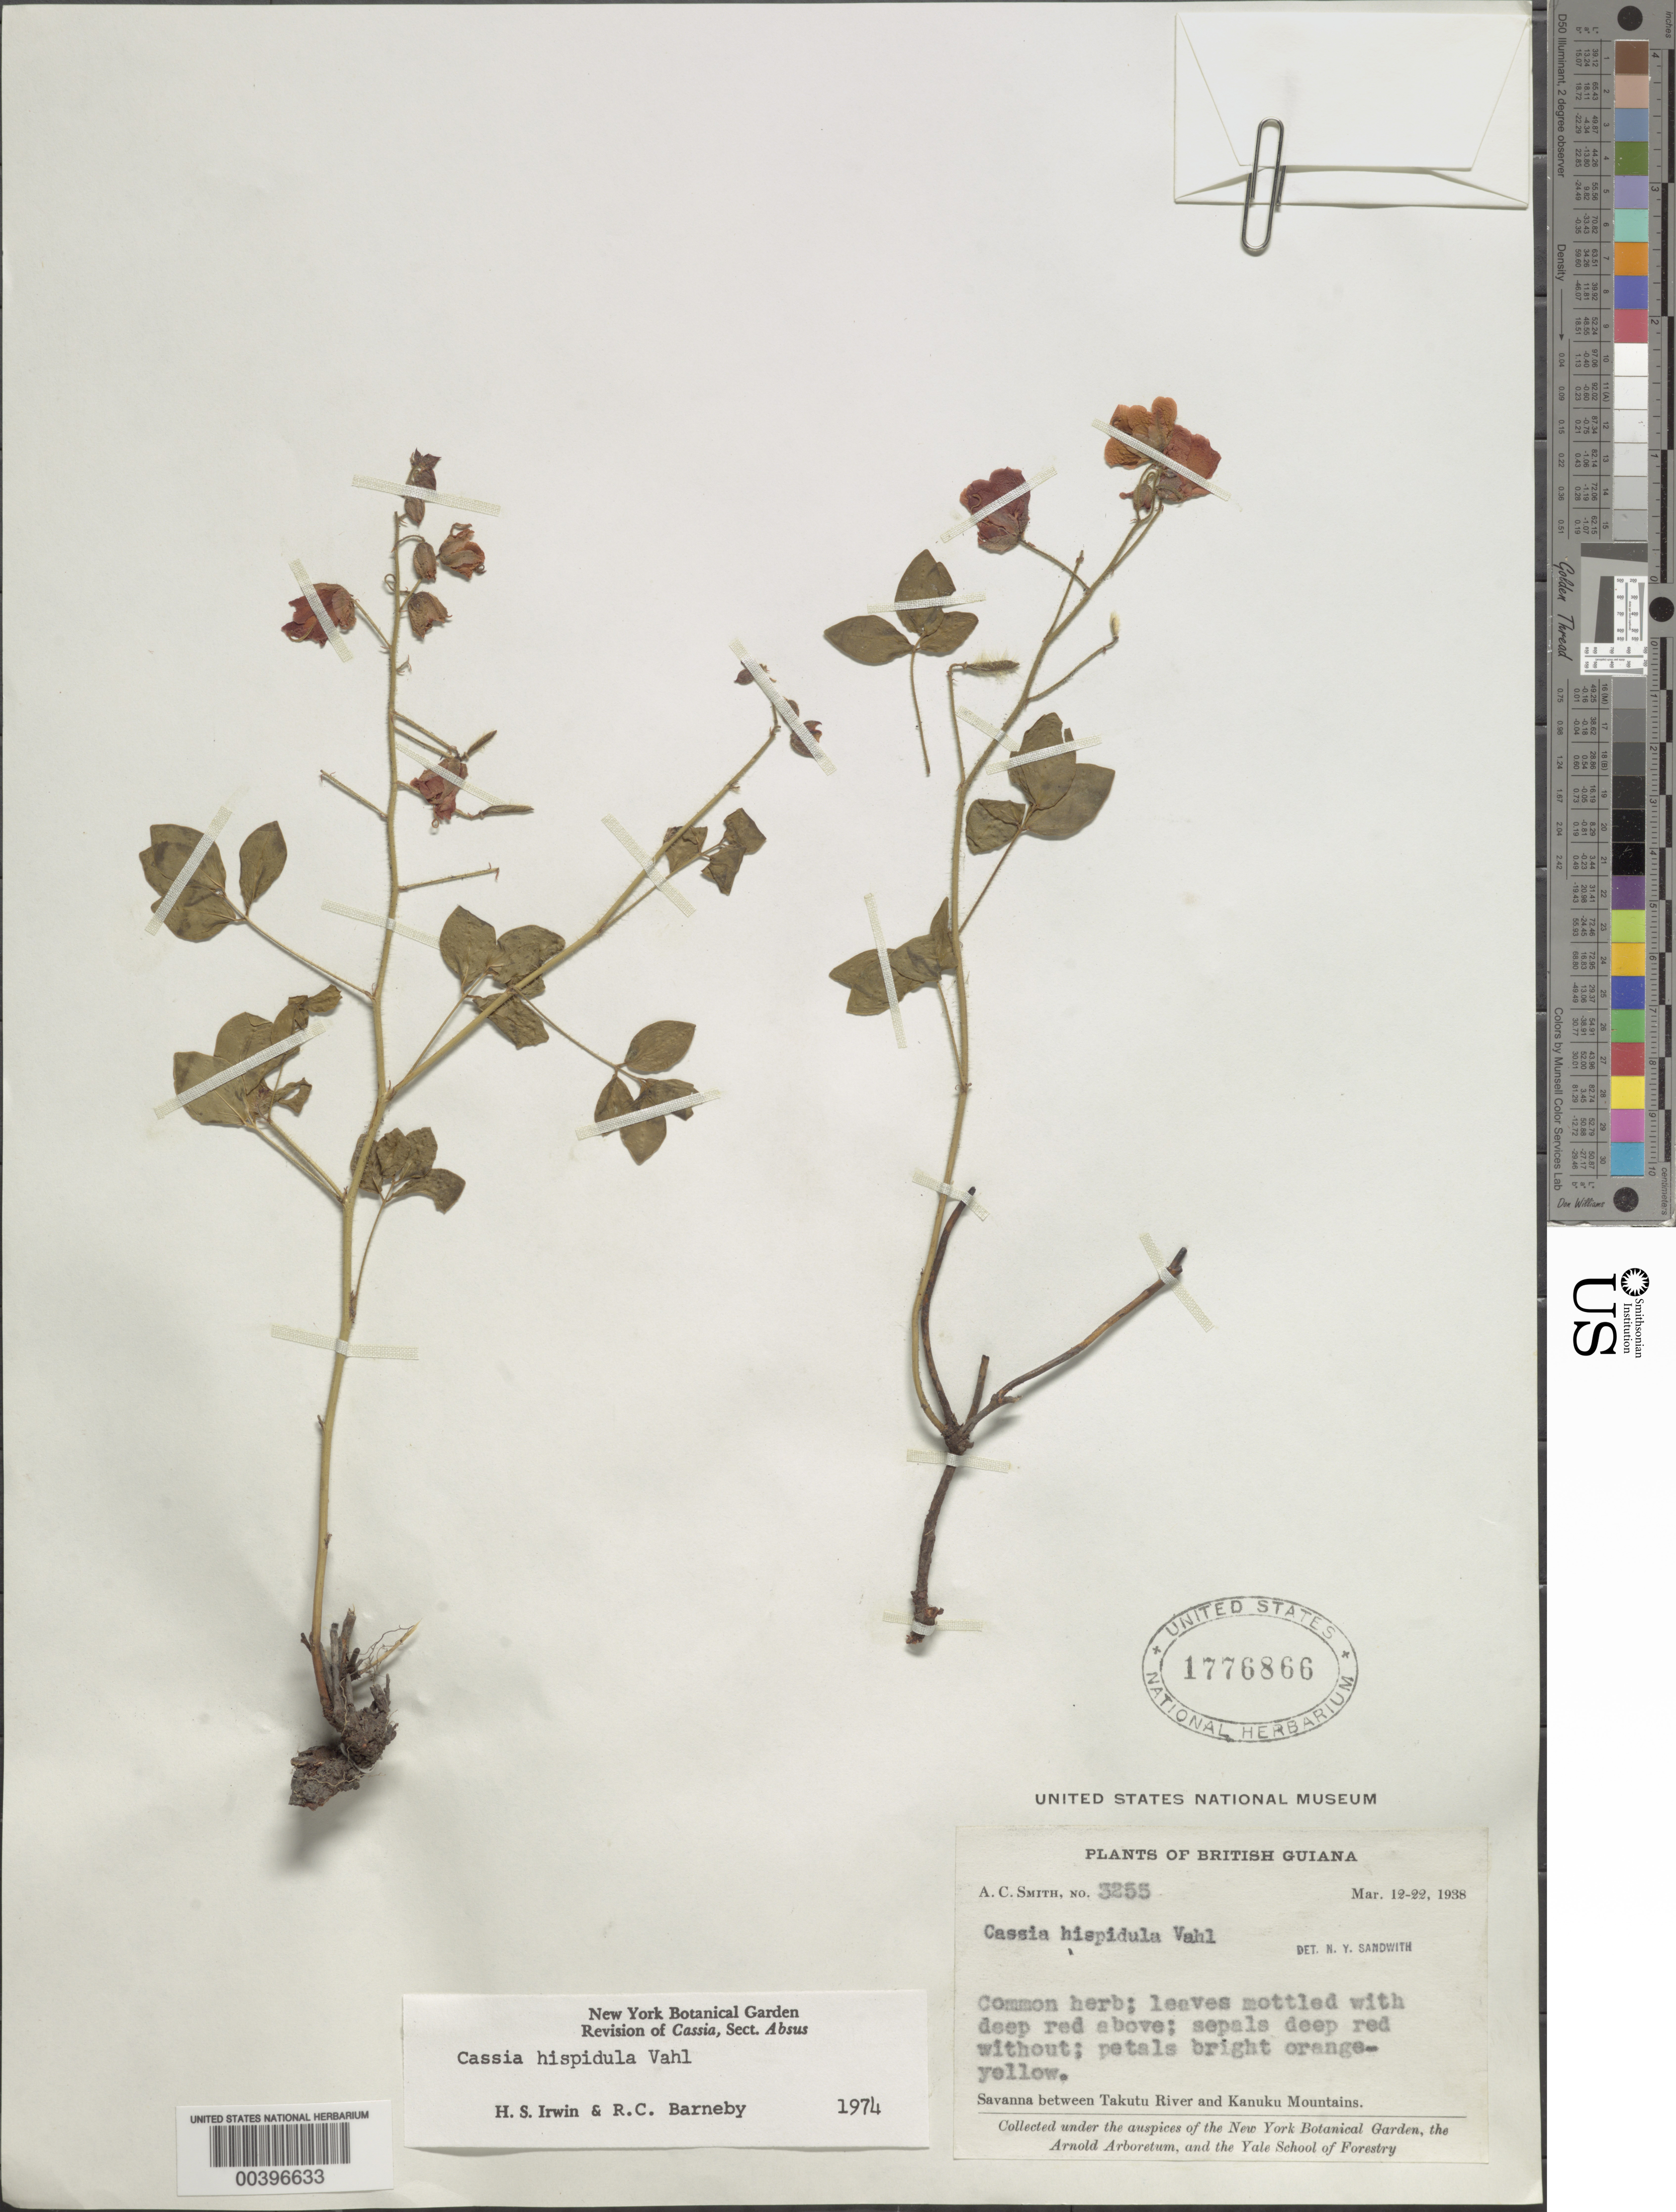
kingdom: Plantae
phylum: Tracheophyta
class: Magnoliopsida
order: Fabales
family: Fabaceae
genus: Chamaecrista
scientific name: Chamaecrista hispidula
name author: (Vahl) H.S. Irwin & Barneby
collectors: A. C. Smith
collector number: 3255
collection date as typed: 12 Mar 1938 to 22 Mar 1938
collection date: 1938-03-12/1938-03-22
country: Guyana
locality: Between takutu river and kanuku mountains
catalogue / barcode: US 1776866